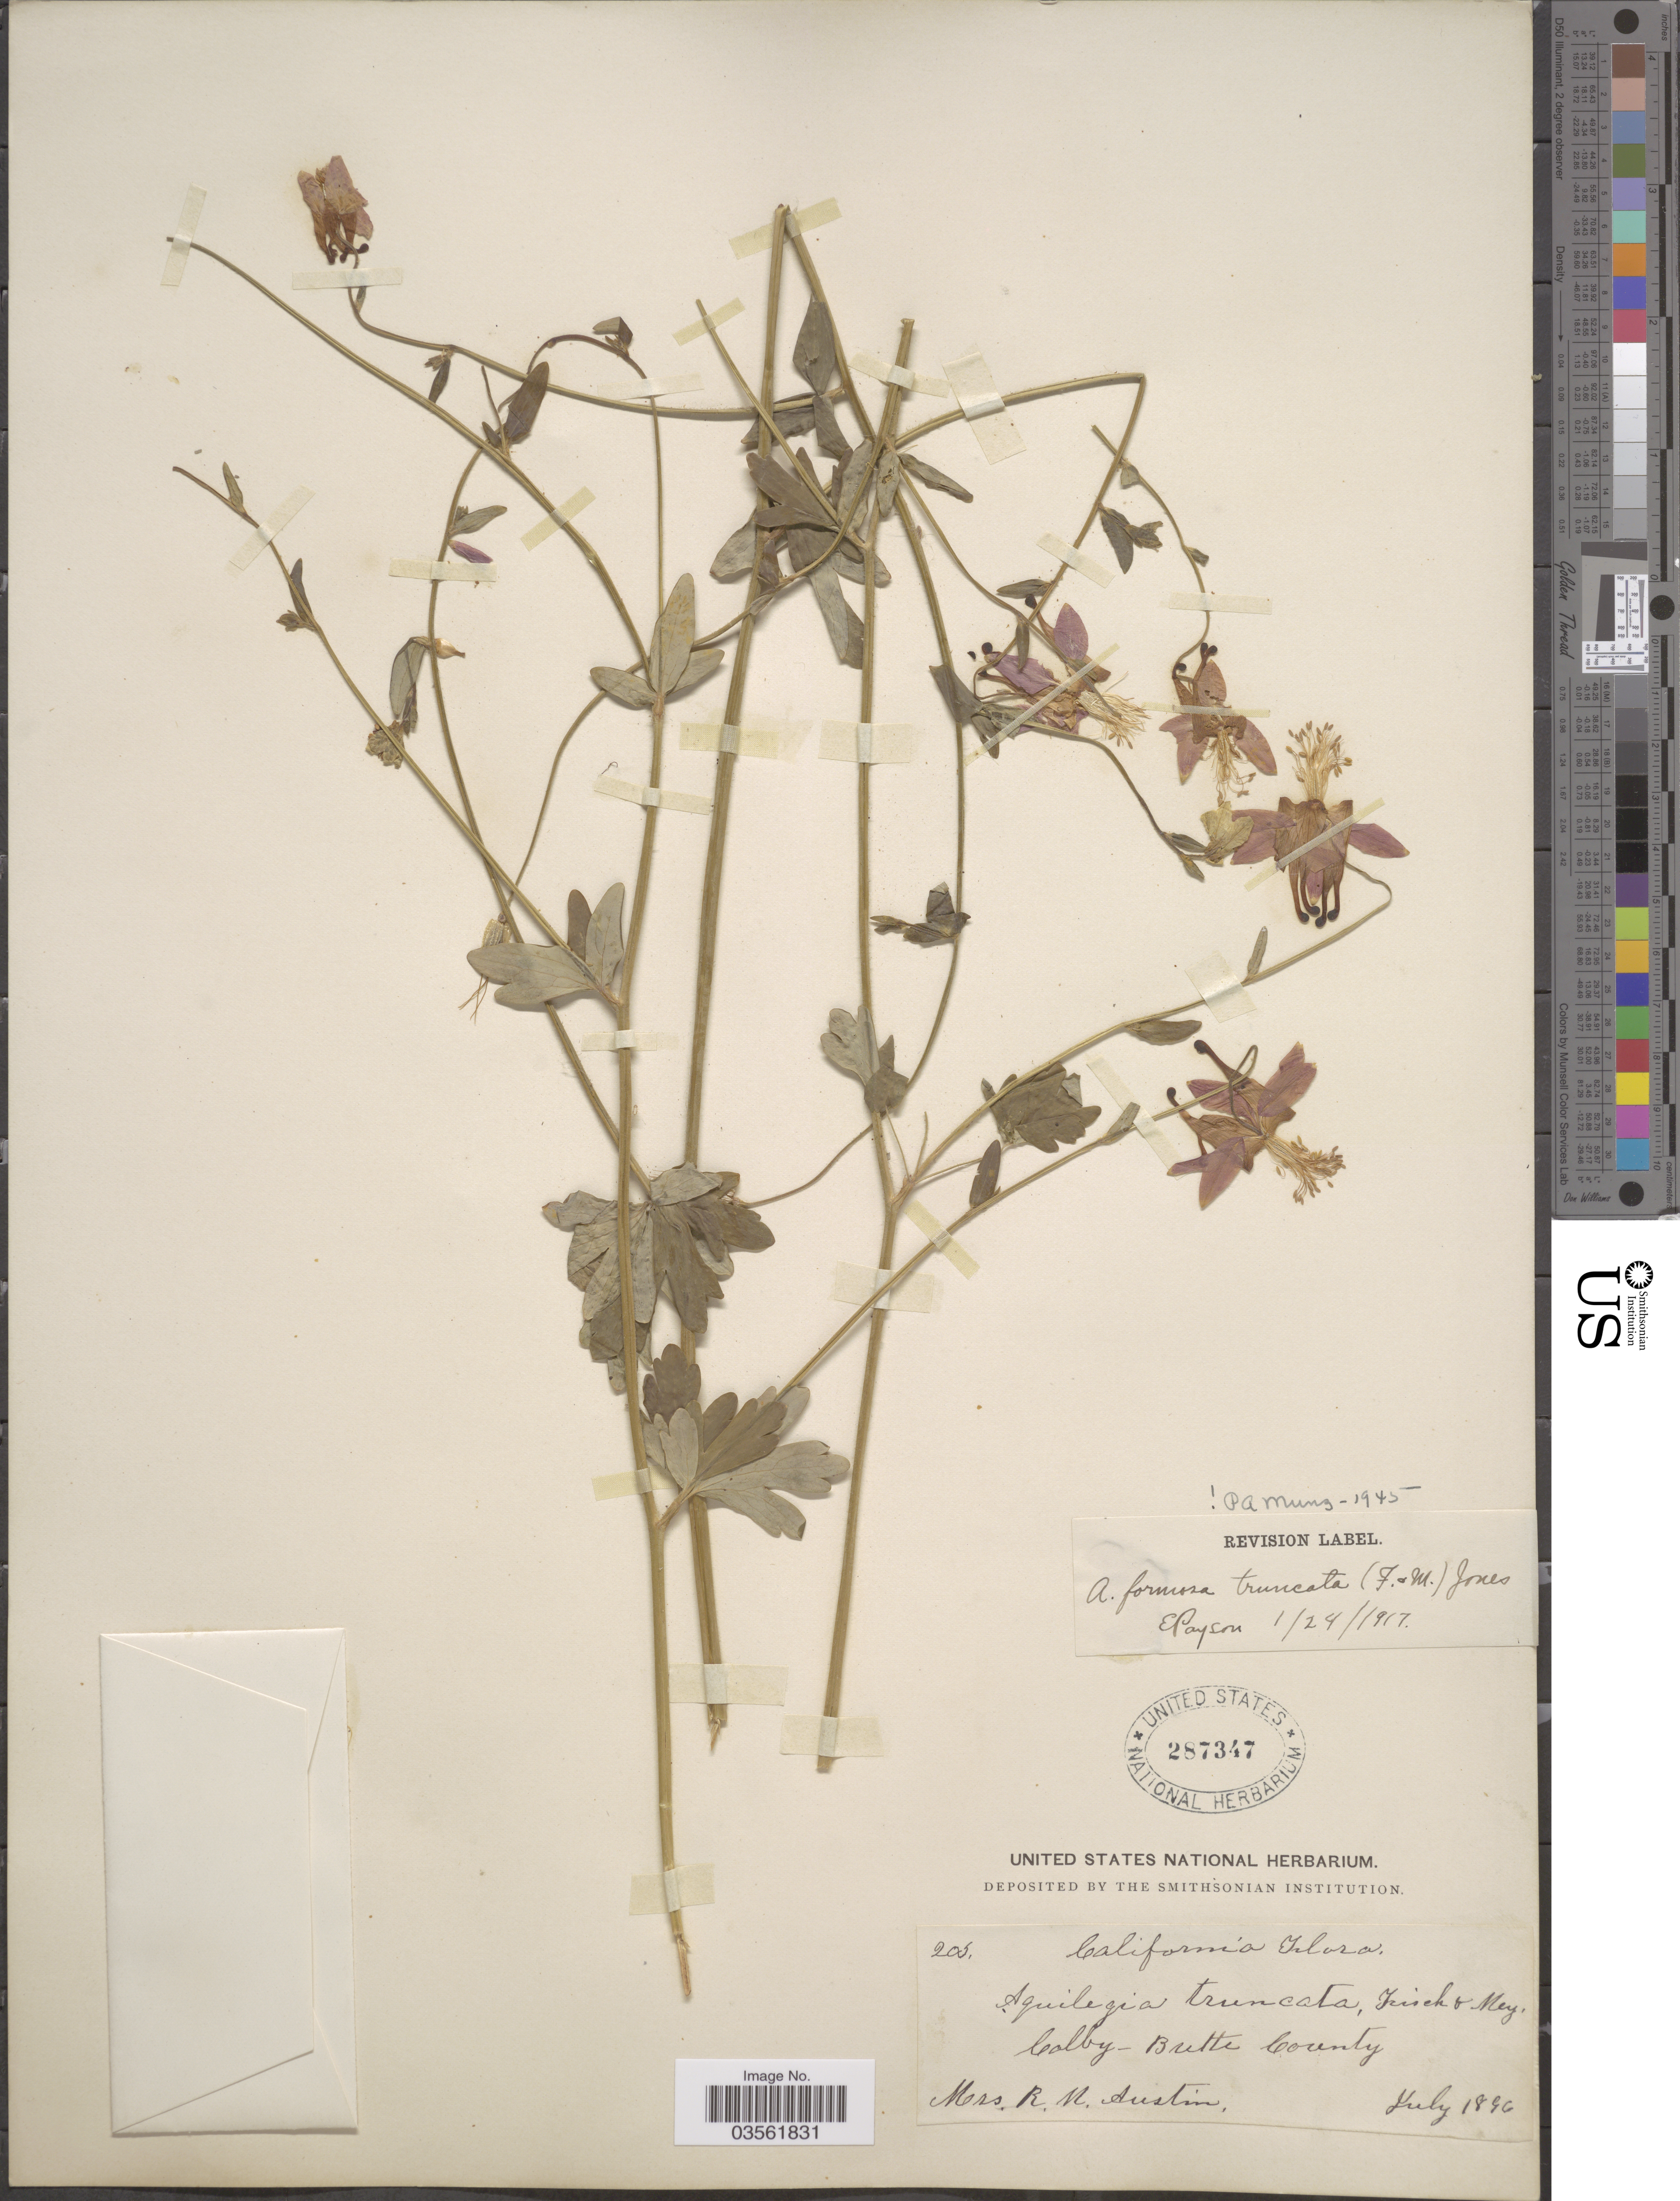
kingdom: Plantae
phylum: Tracheophyta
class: Magnoliopsida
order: Ranunculales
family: Ranunculaceae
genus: Aquilegia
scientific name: Aquilegia formosa var. truncata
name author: M.E. Jones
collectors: R. Austin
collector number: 205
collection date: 1896-07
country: United States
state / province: California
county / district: Butte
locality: Colby - Butte County.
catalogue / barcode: US 287347